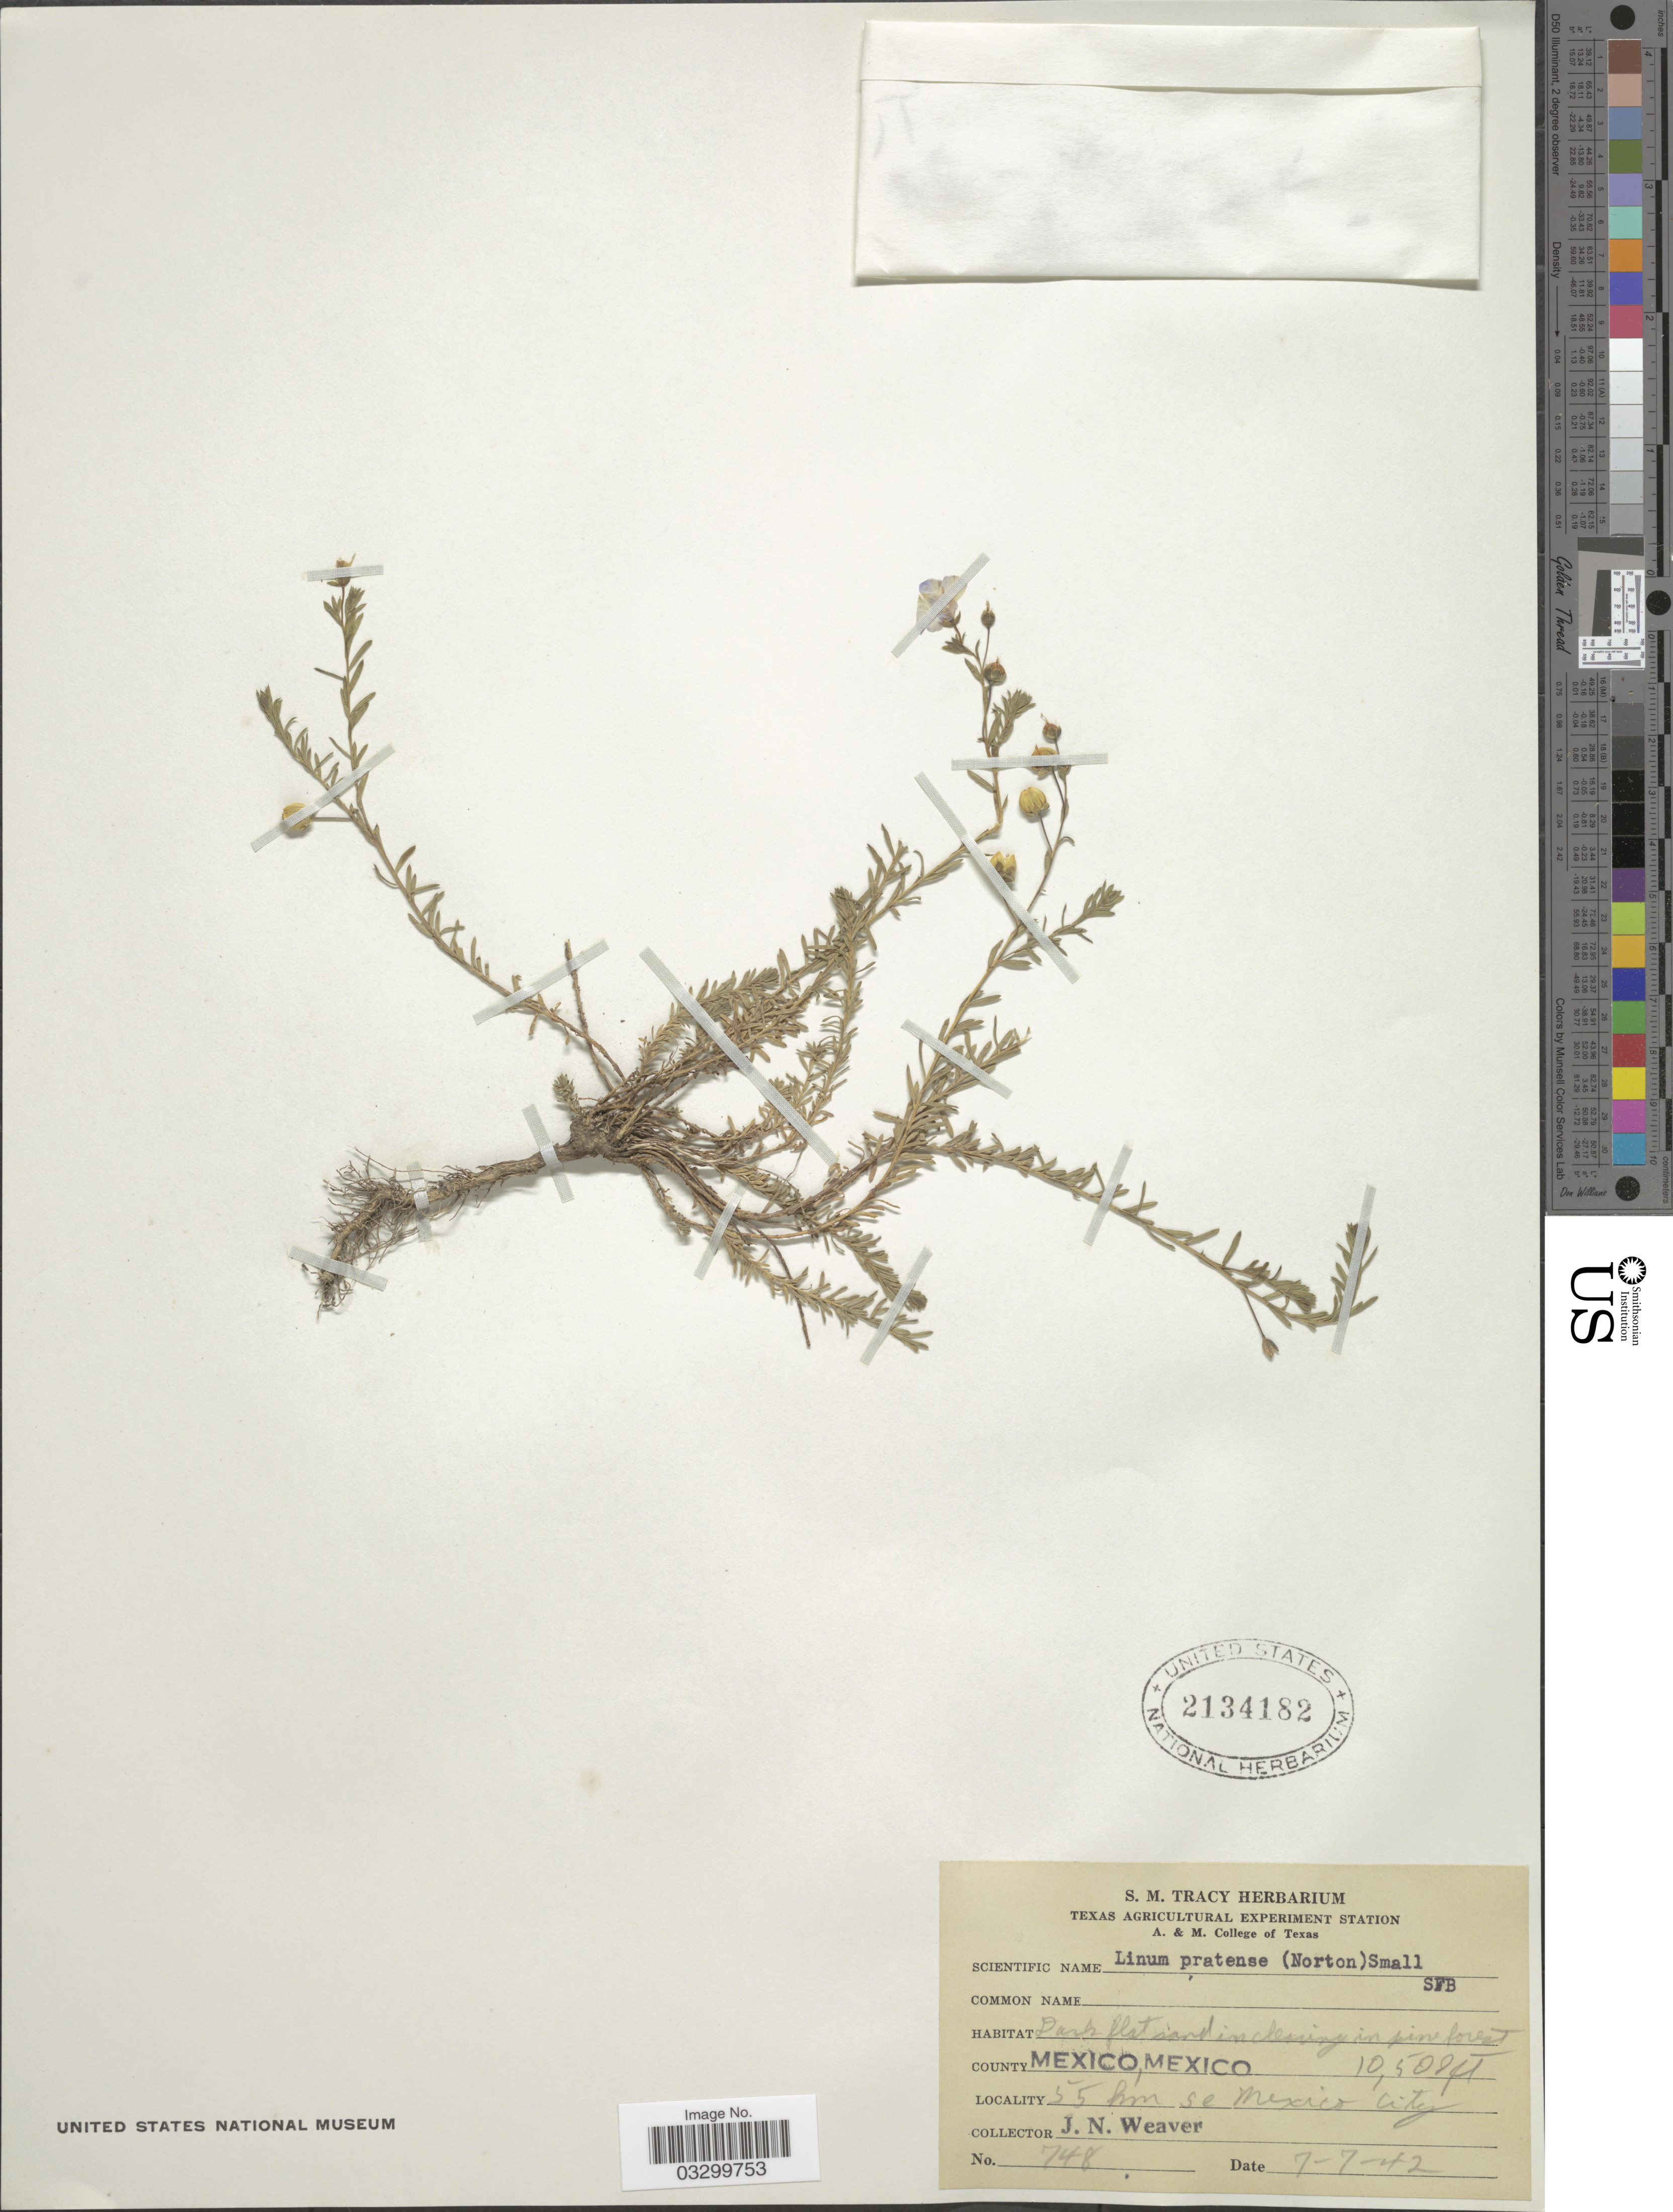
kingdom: Plantae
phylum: Tracheophyta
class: Magnoliopsida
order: Malpighiales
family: Linaceae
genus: Linum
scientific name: Linum pratense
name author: (J.B. Norton) Small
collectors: J. N. Weaver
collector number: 748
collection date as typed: Transcribed d/m/y: 7/7/42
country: Mexico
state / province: México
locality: County Mexico, 55 km se Mexico City.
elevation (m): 3200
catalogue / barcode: US 2134182